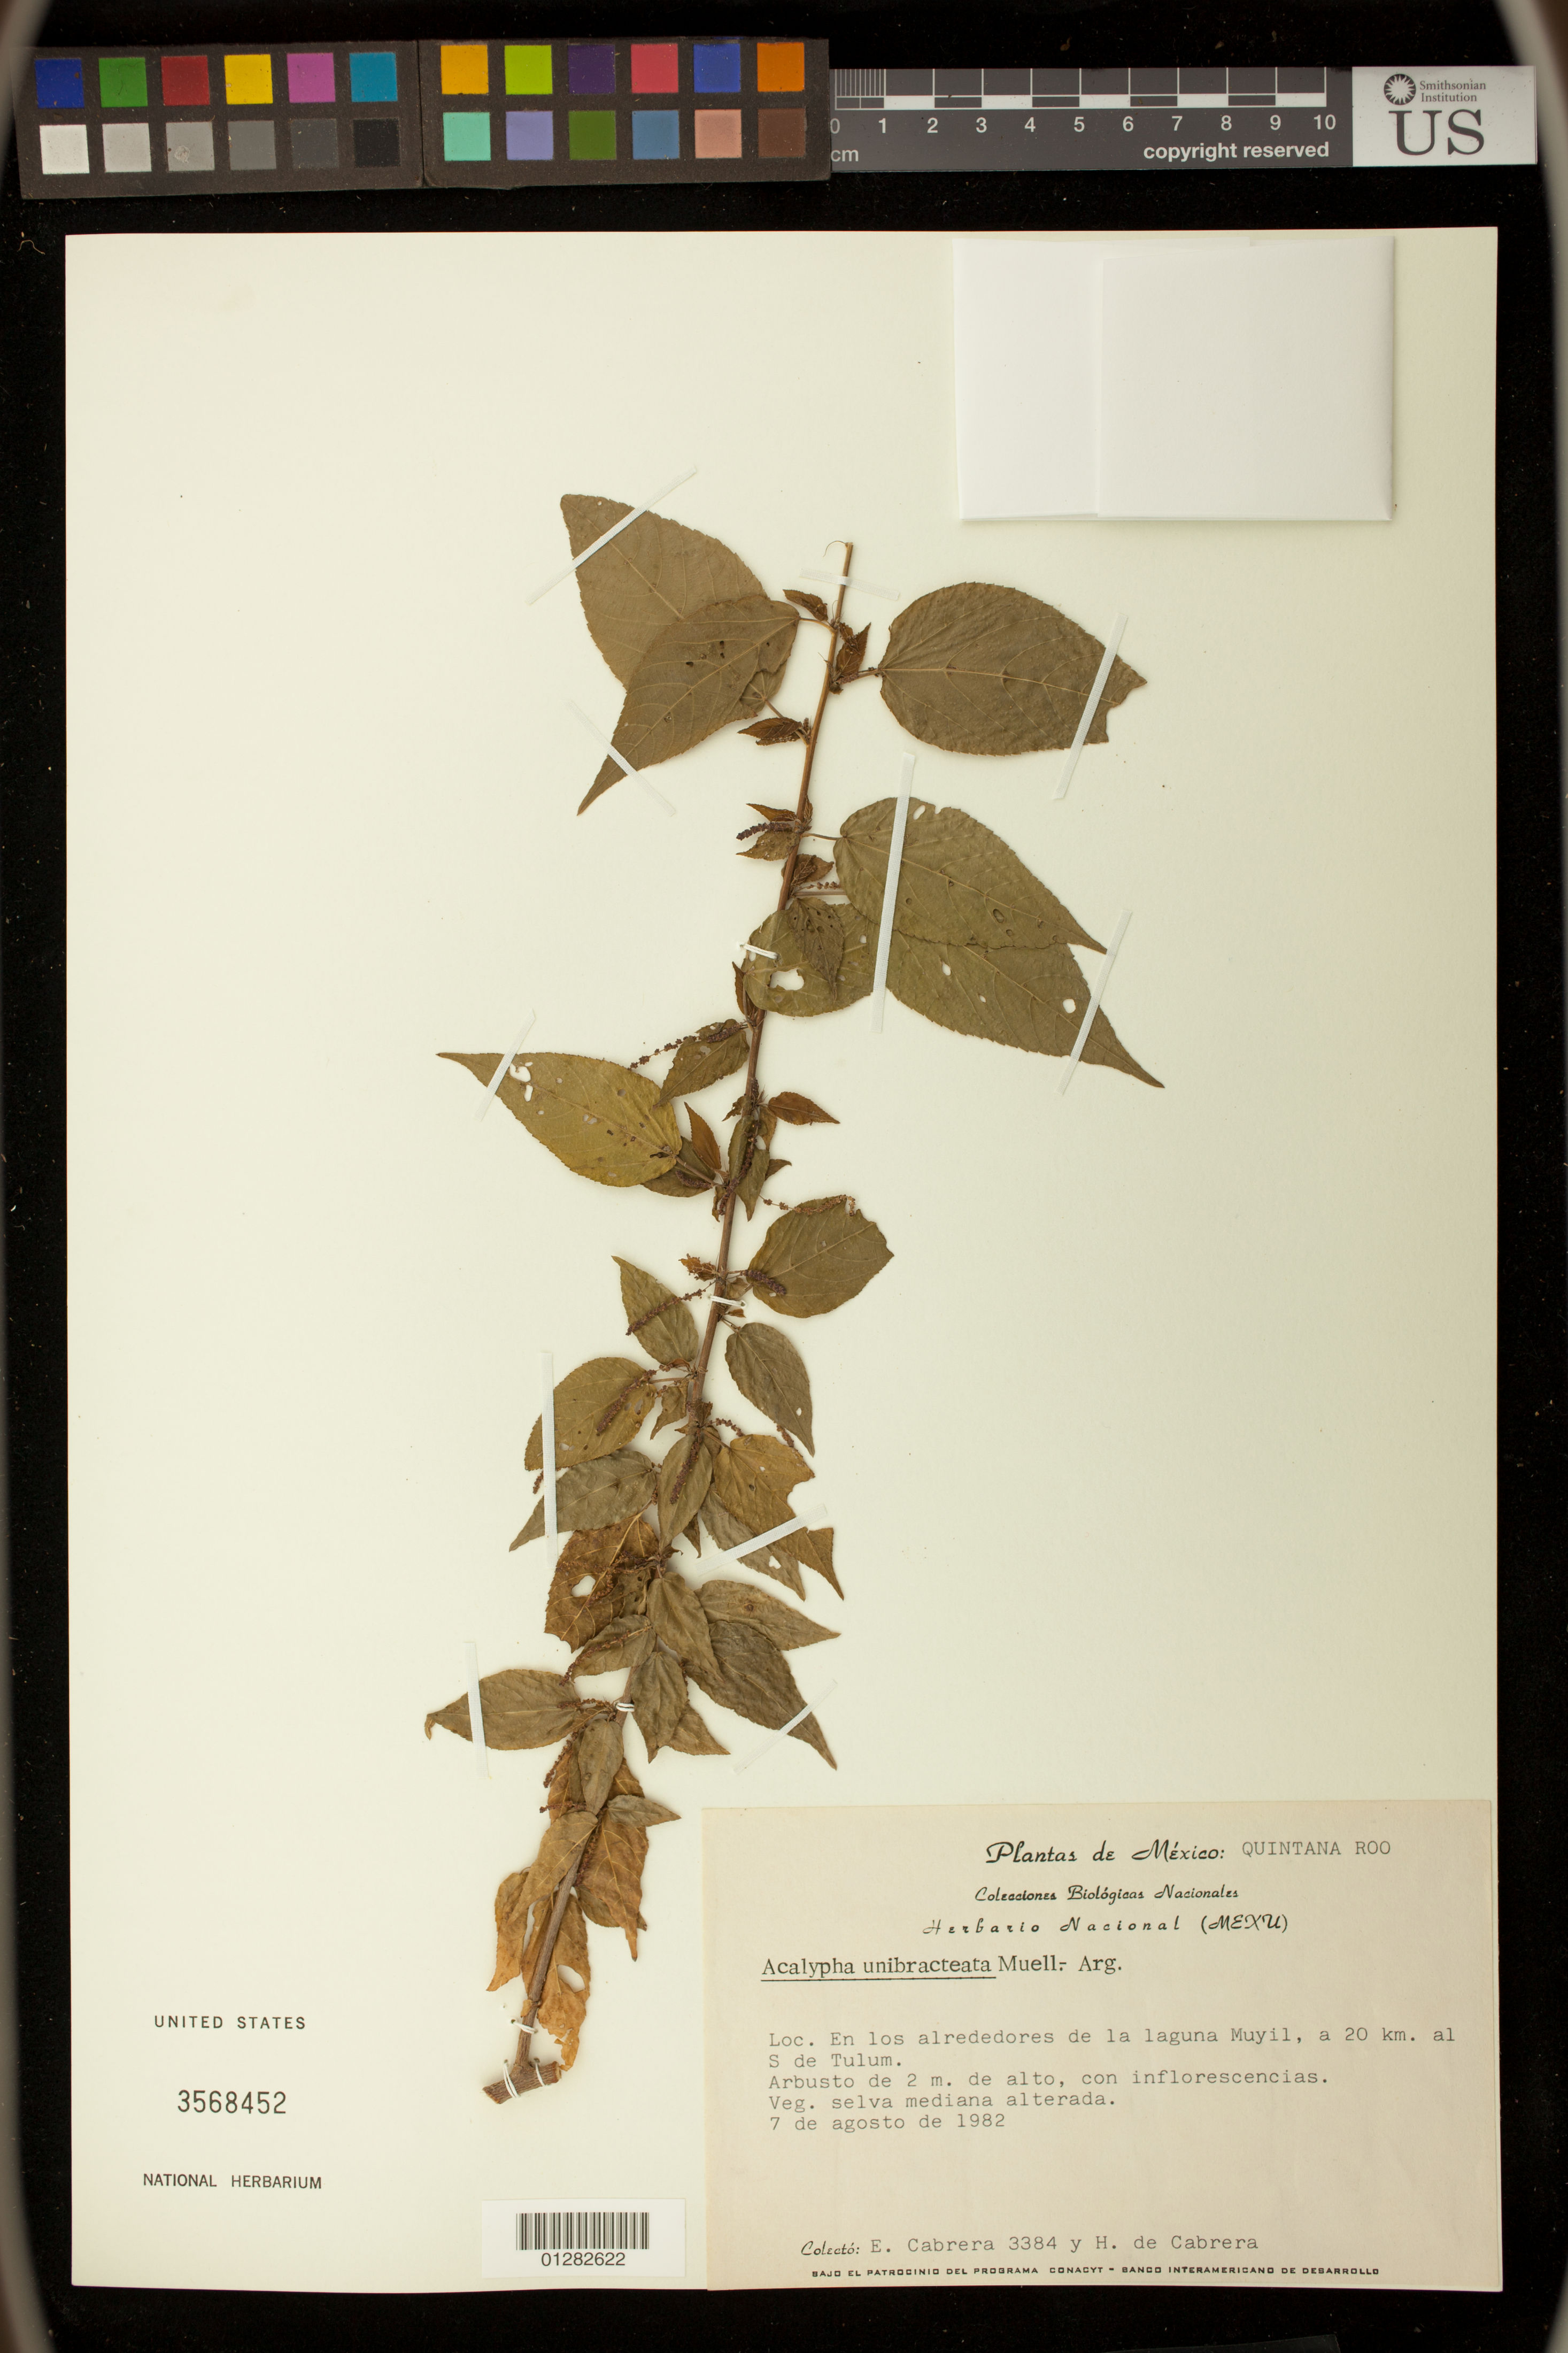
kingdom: Plantae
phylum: Tracheophyta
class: Magnoliopsida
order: Malpighiales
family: Euphorbiaceae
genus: Acalypha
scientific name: Acalypha unibracteata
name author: Müll. Arg.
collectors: C. L. Lundell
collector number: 3384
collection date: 1982-08-07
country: Mexico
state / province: Quintana Roo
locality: En los alrededores de la laguna Muyil, a 20 km. al S de Tulum.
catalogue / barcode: US 3568452